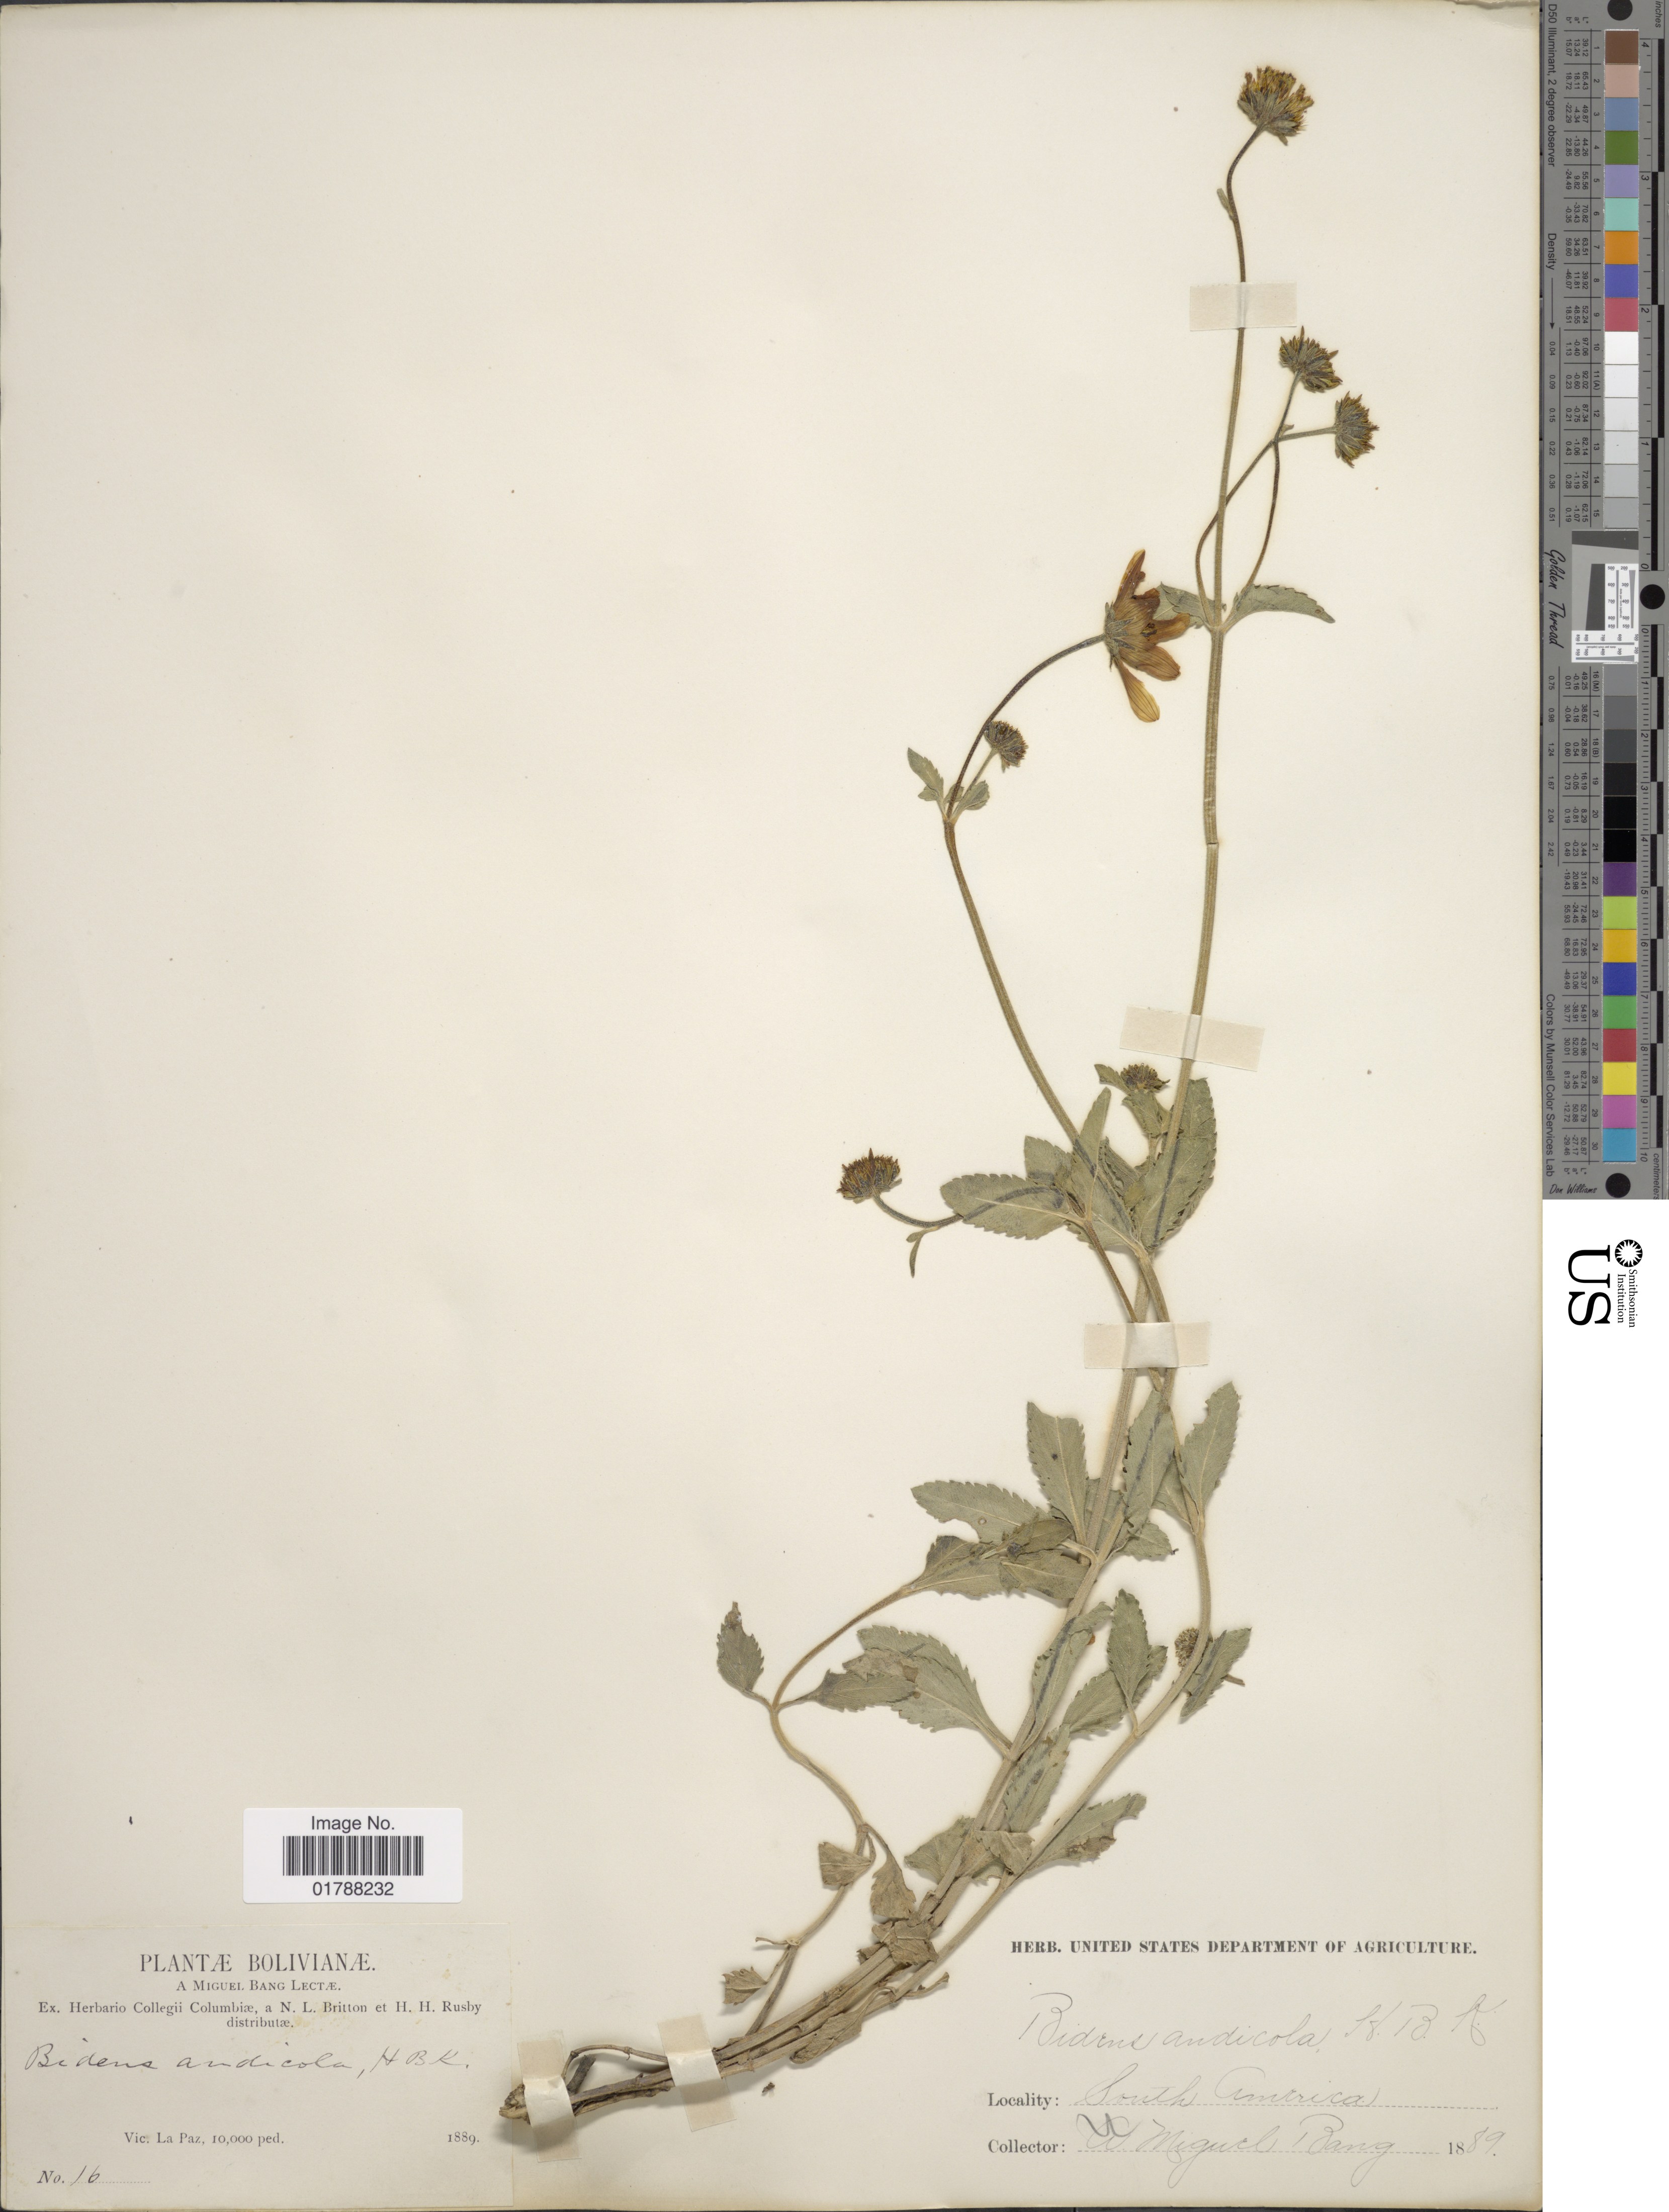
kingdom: Plantae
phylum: Tracheophyta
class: Magnoliopsida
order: Asterales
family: Asteraceae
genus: Bidens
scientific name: Bidens andicola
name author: Kunth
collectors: M. Bang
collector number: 16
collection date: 1889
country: Bolivia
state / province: La Paz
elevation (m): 3048